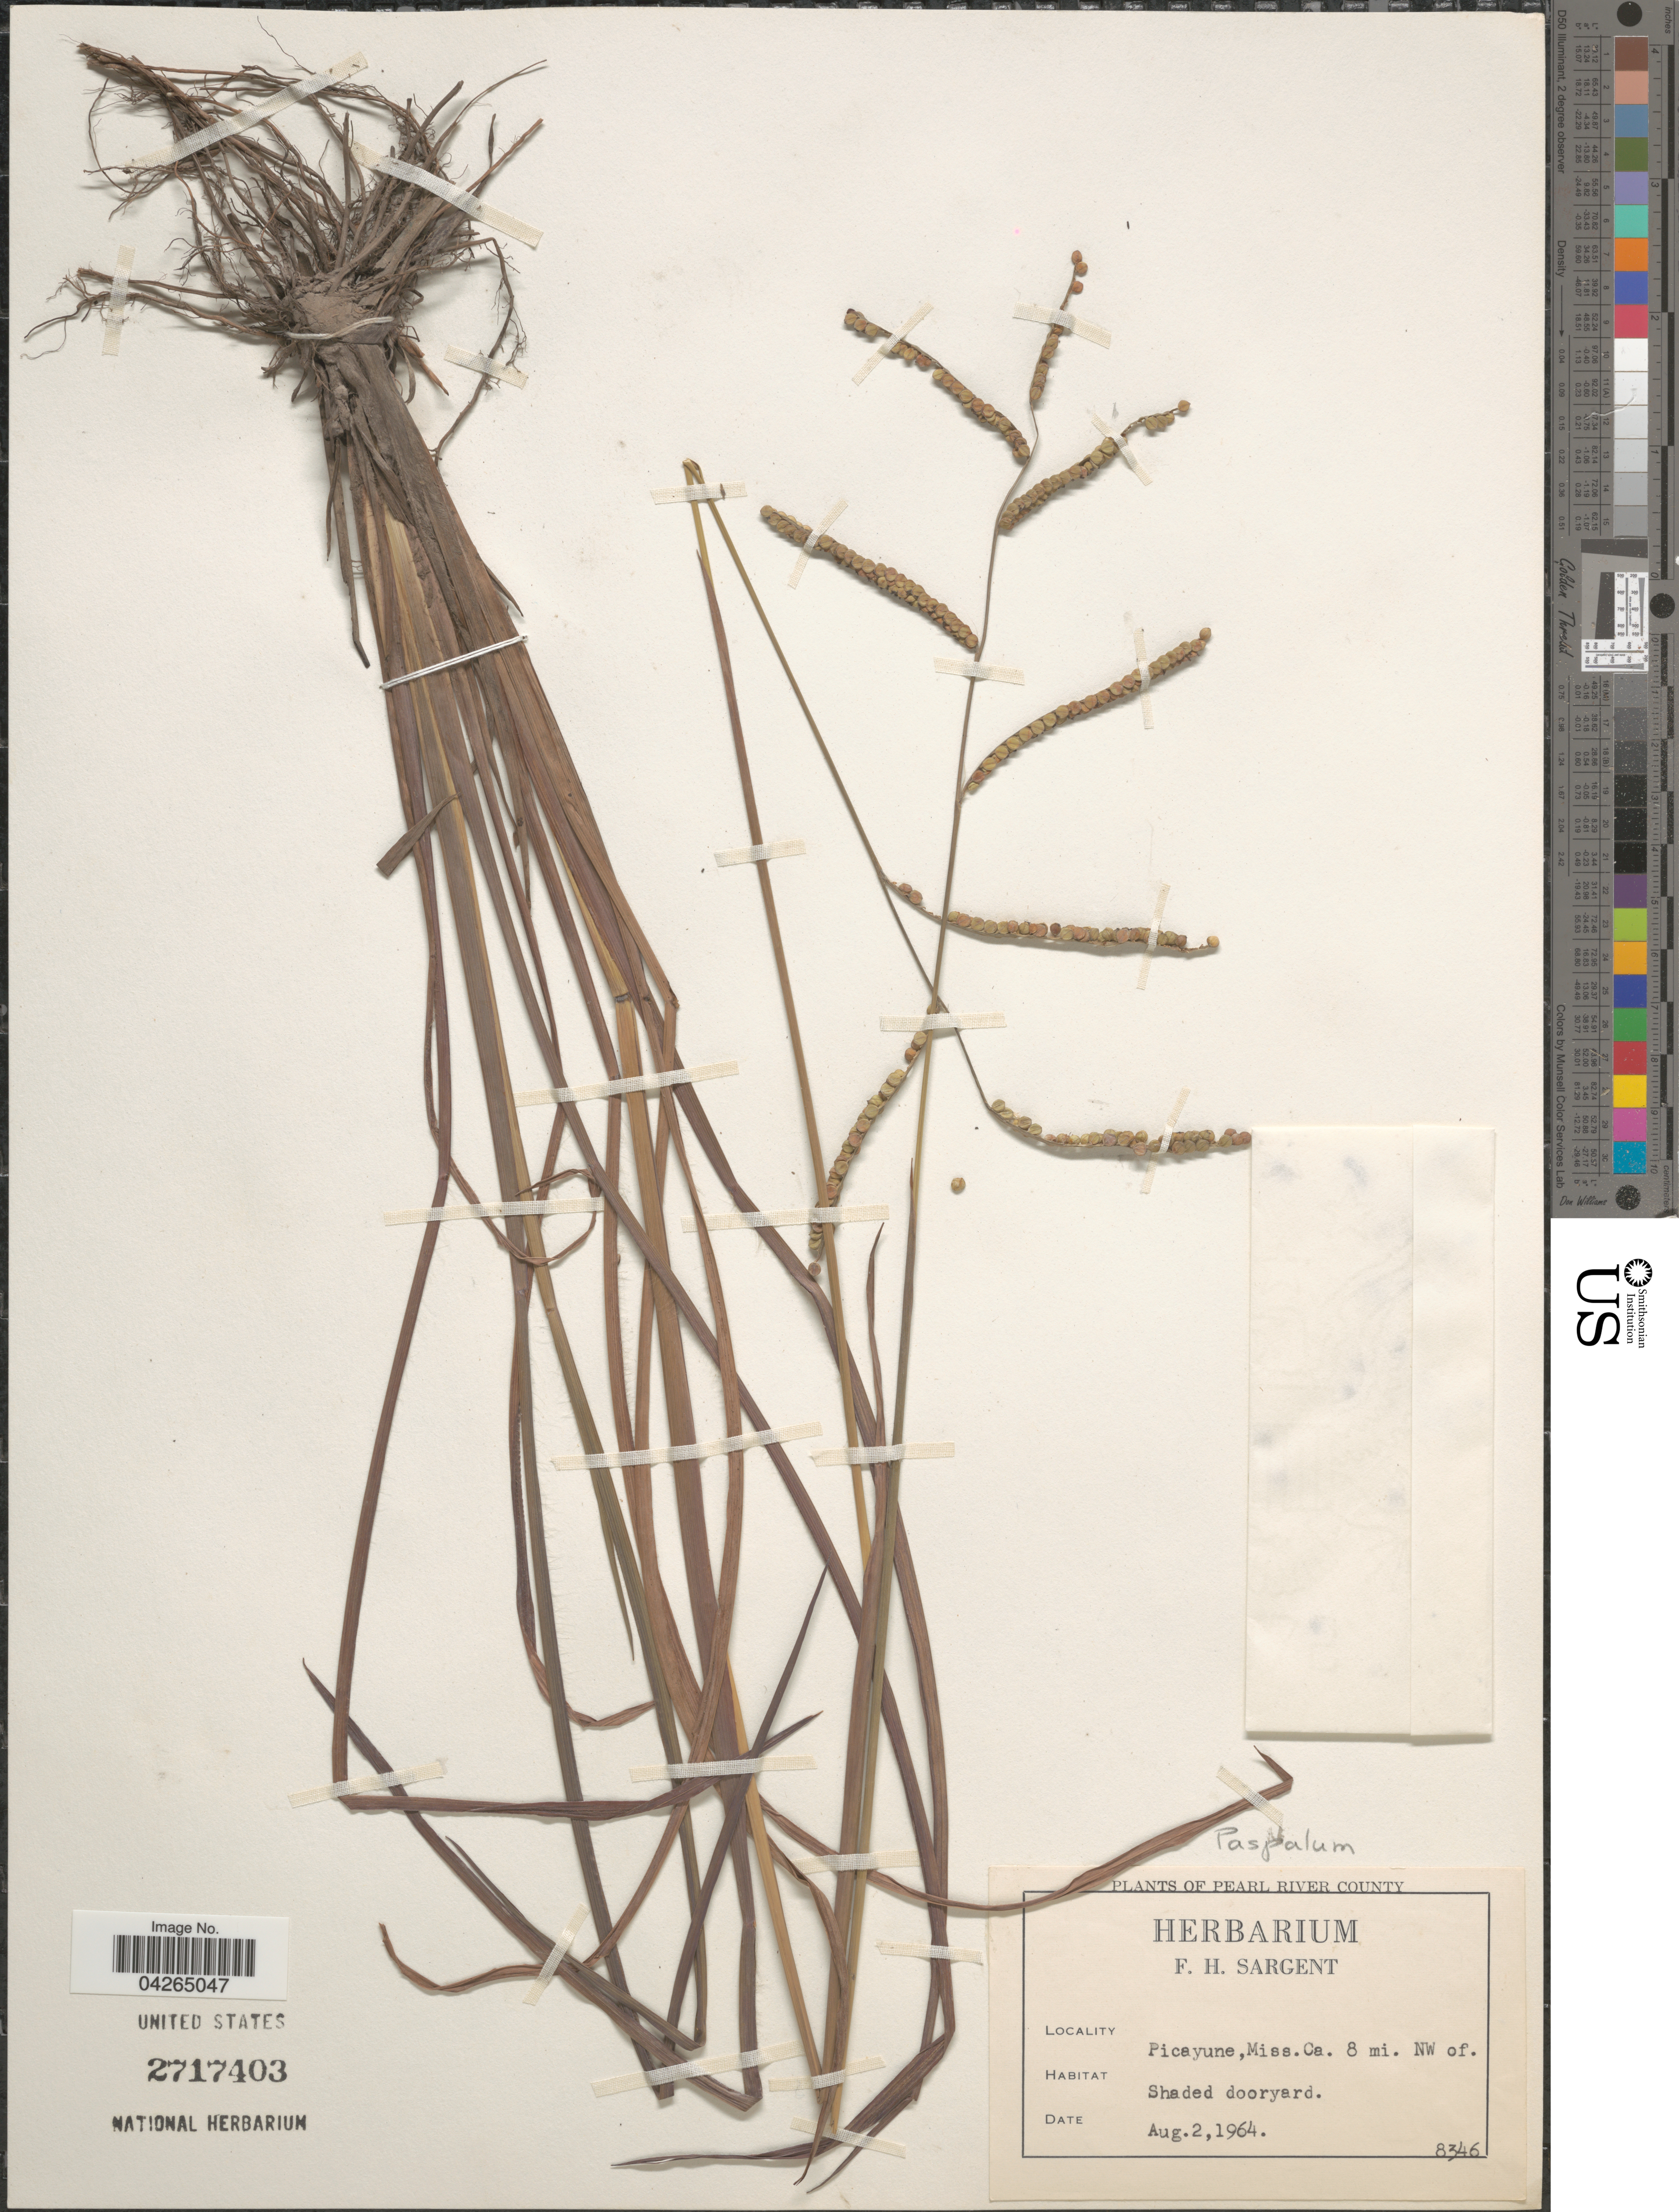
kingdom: Plantae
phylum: Tracheophyta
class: Liliopsida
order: Poales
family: Poaceae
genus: Paspalum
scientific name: Paspalum sp.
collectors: Ex herb. F. H. Sargent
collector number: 8346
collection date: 1964-08-02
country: United States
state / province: Mississippi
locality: Pearl River County. Picayune, Ca. 8 mi. NW of.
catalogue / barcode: US 2717403